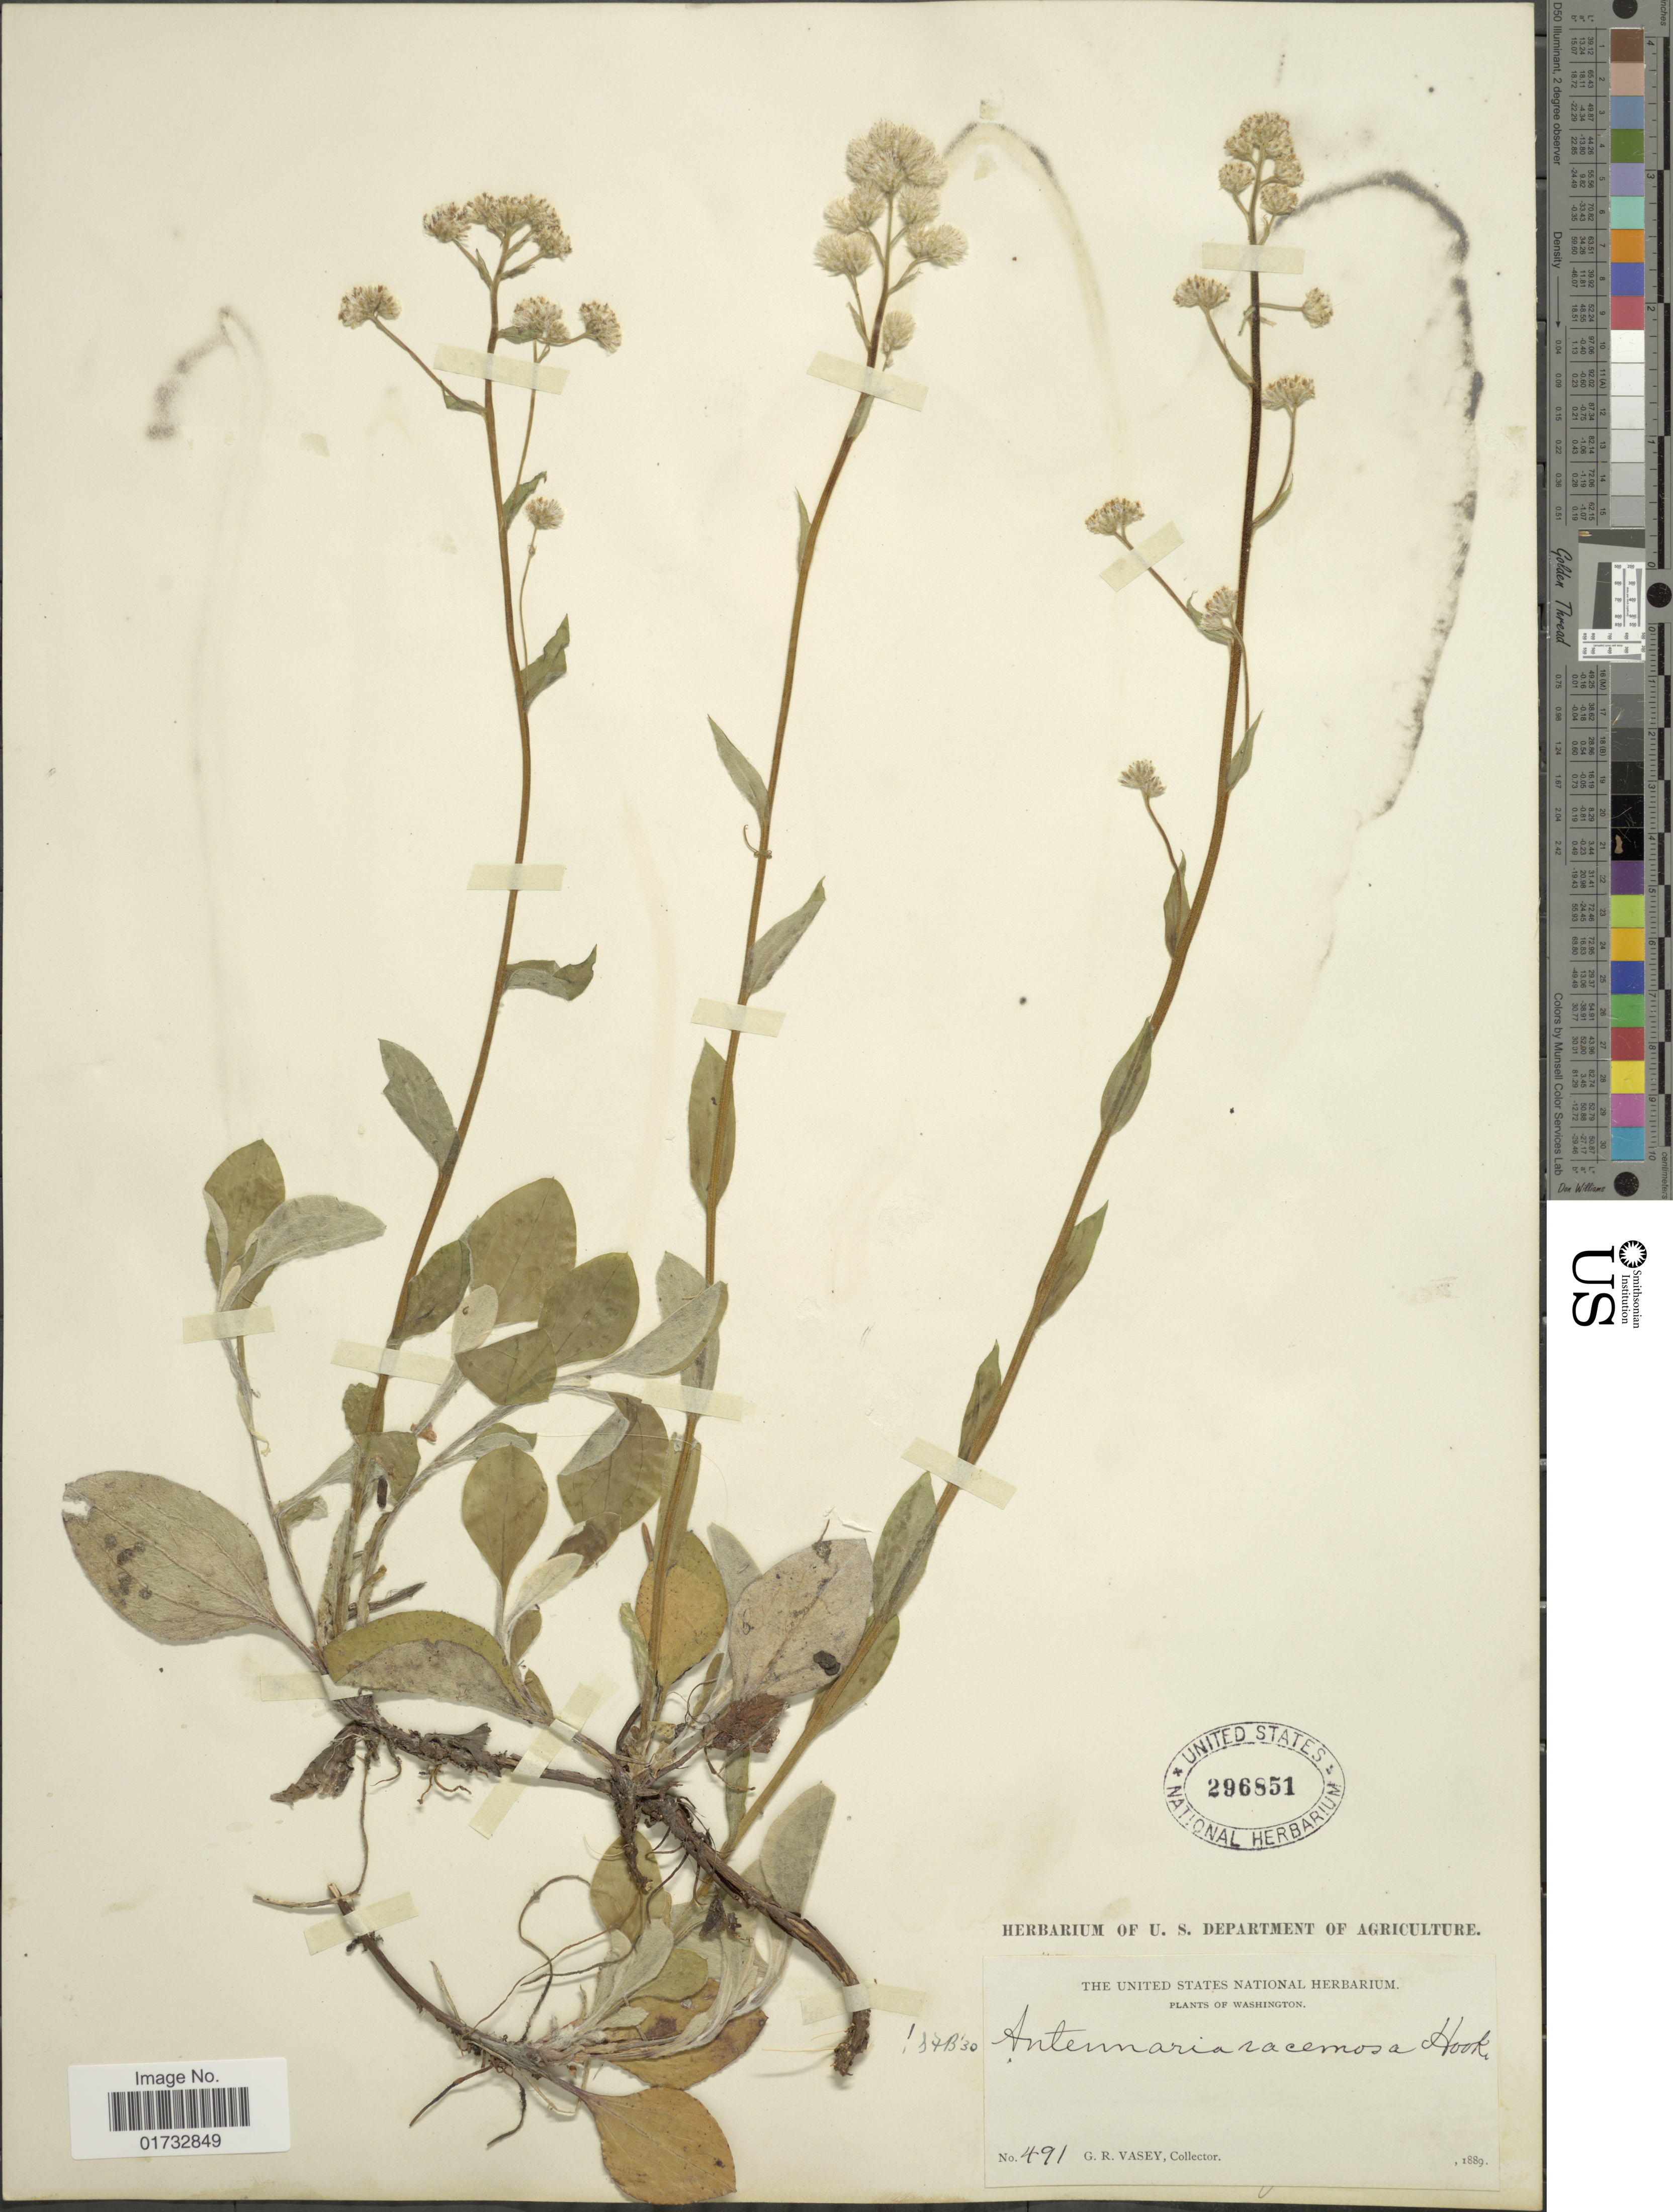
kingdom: Plantae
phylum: Tracheophyta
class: Magnoliopsida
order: Asterales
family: Asteraceae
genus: Antennaria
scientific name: Antennaria racemosa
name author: Hook.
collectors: G. R. Vasey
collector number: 491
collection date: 1899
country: United States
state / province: Washington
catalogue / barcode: US 296851